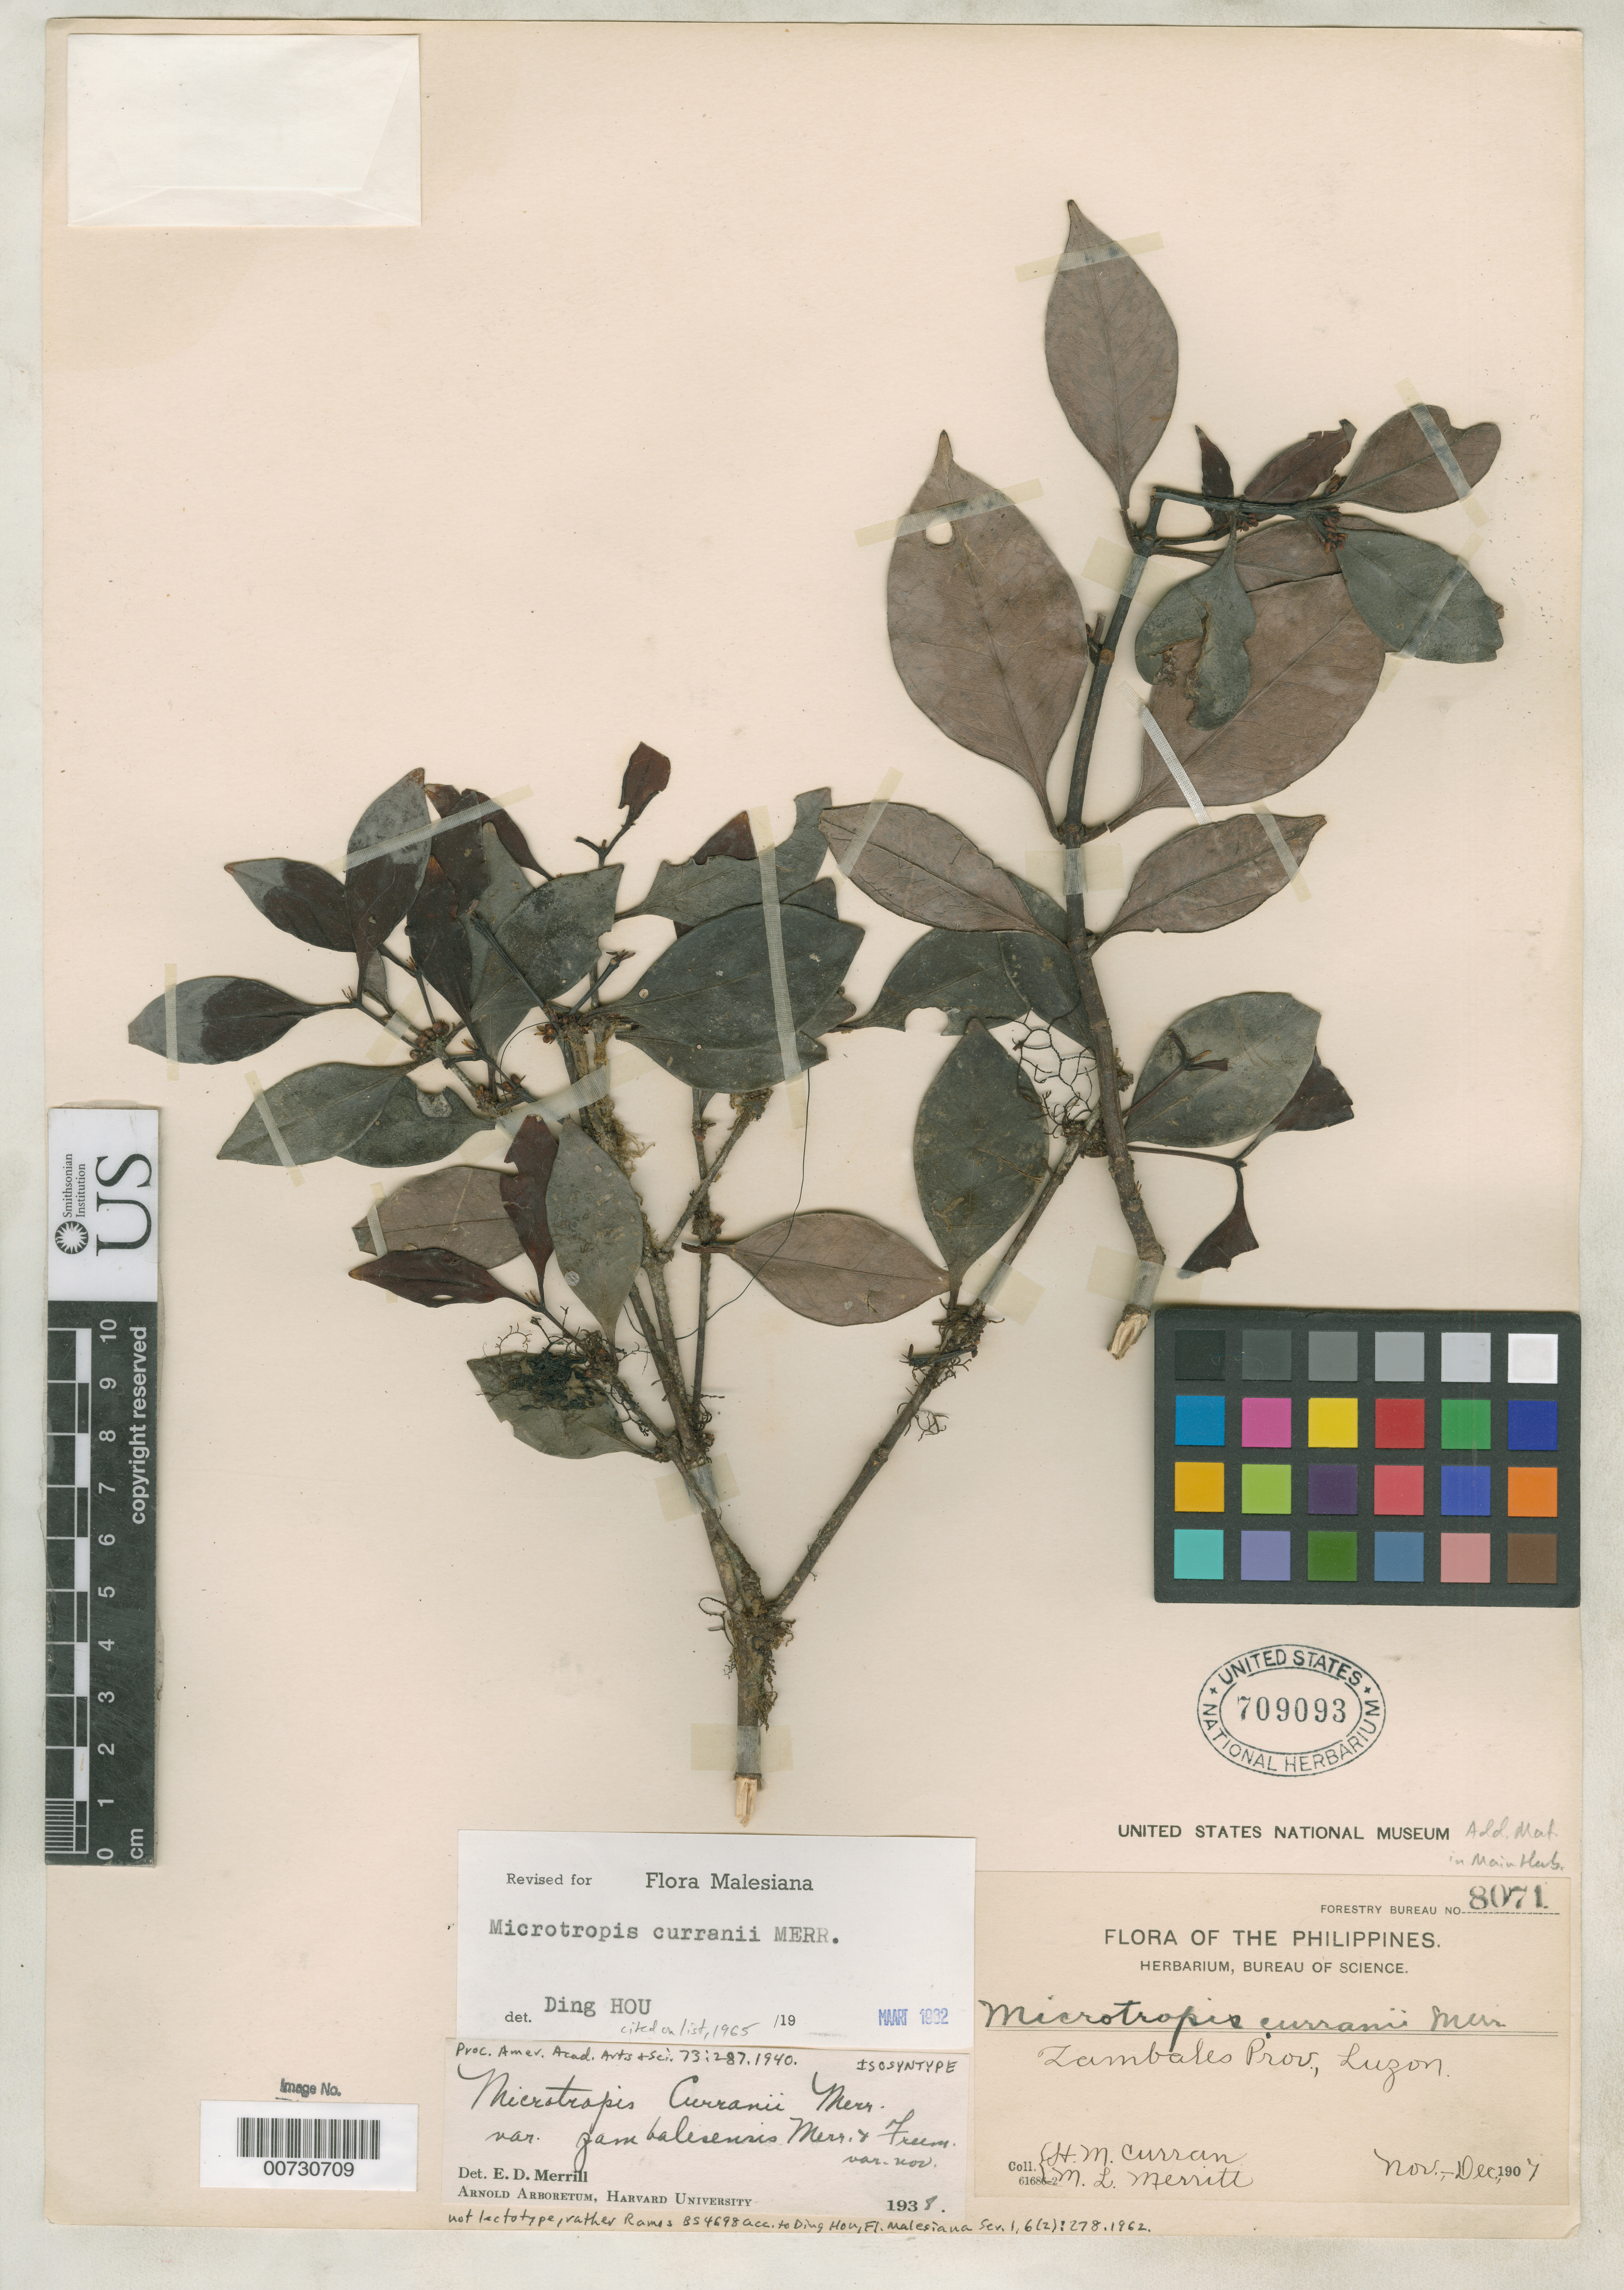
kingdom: Plantae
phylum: Tracheophyta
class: Magnoliopsida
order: Celastrales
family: Celastraceae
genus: Microtropis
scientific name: Microtropis curranii var. zambalesensis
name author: Merr. & F. L. Freeman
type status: Isosyntype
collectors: H. M. Curran & M. L. Merritt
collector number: For. Bur. 8071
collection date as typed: Nov 1907 to -- Dec 1907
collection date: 1907-11/1907-12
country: Philippines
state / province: Central Luzon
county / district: Zambales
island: Luzon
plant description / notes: Not lectotype, rather Ramos, Bur. Sci. 4698 acc. to Ding Hou, Fl. Malesiana ser. 1, 6(2):278. 1962.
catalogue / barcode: US 709093